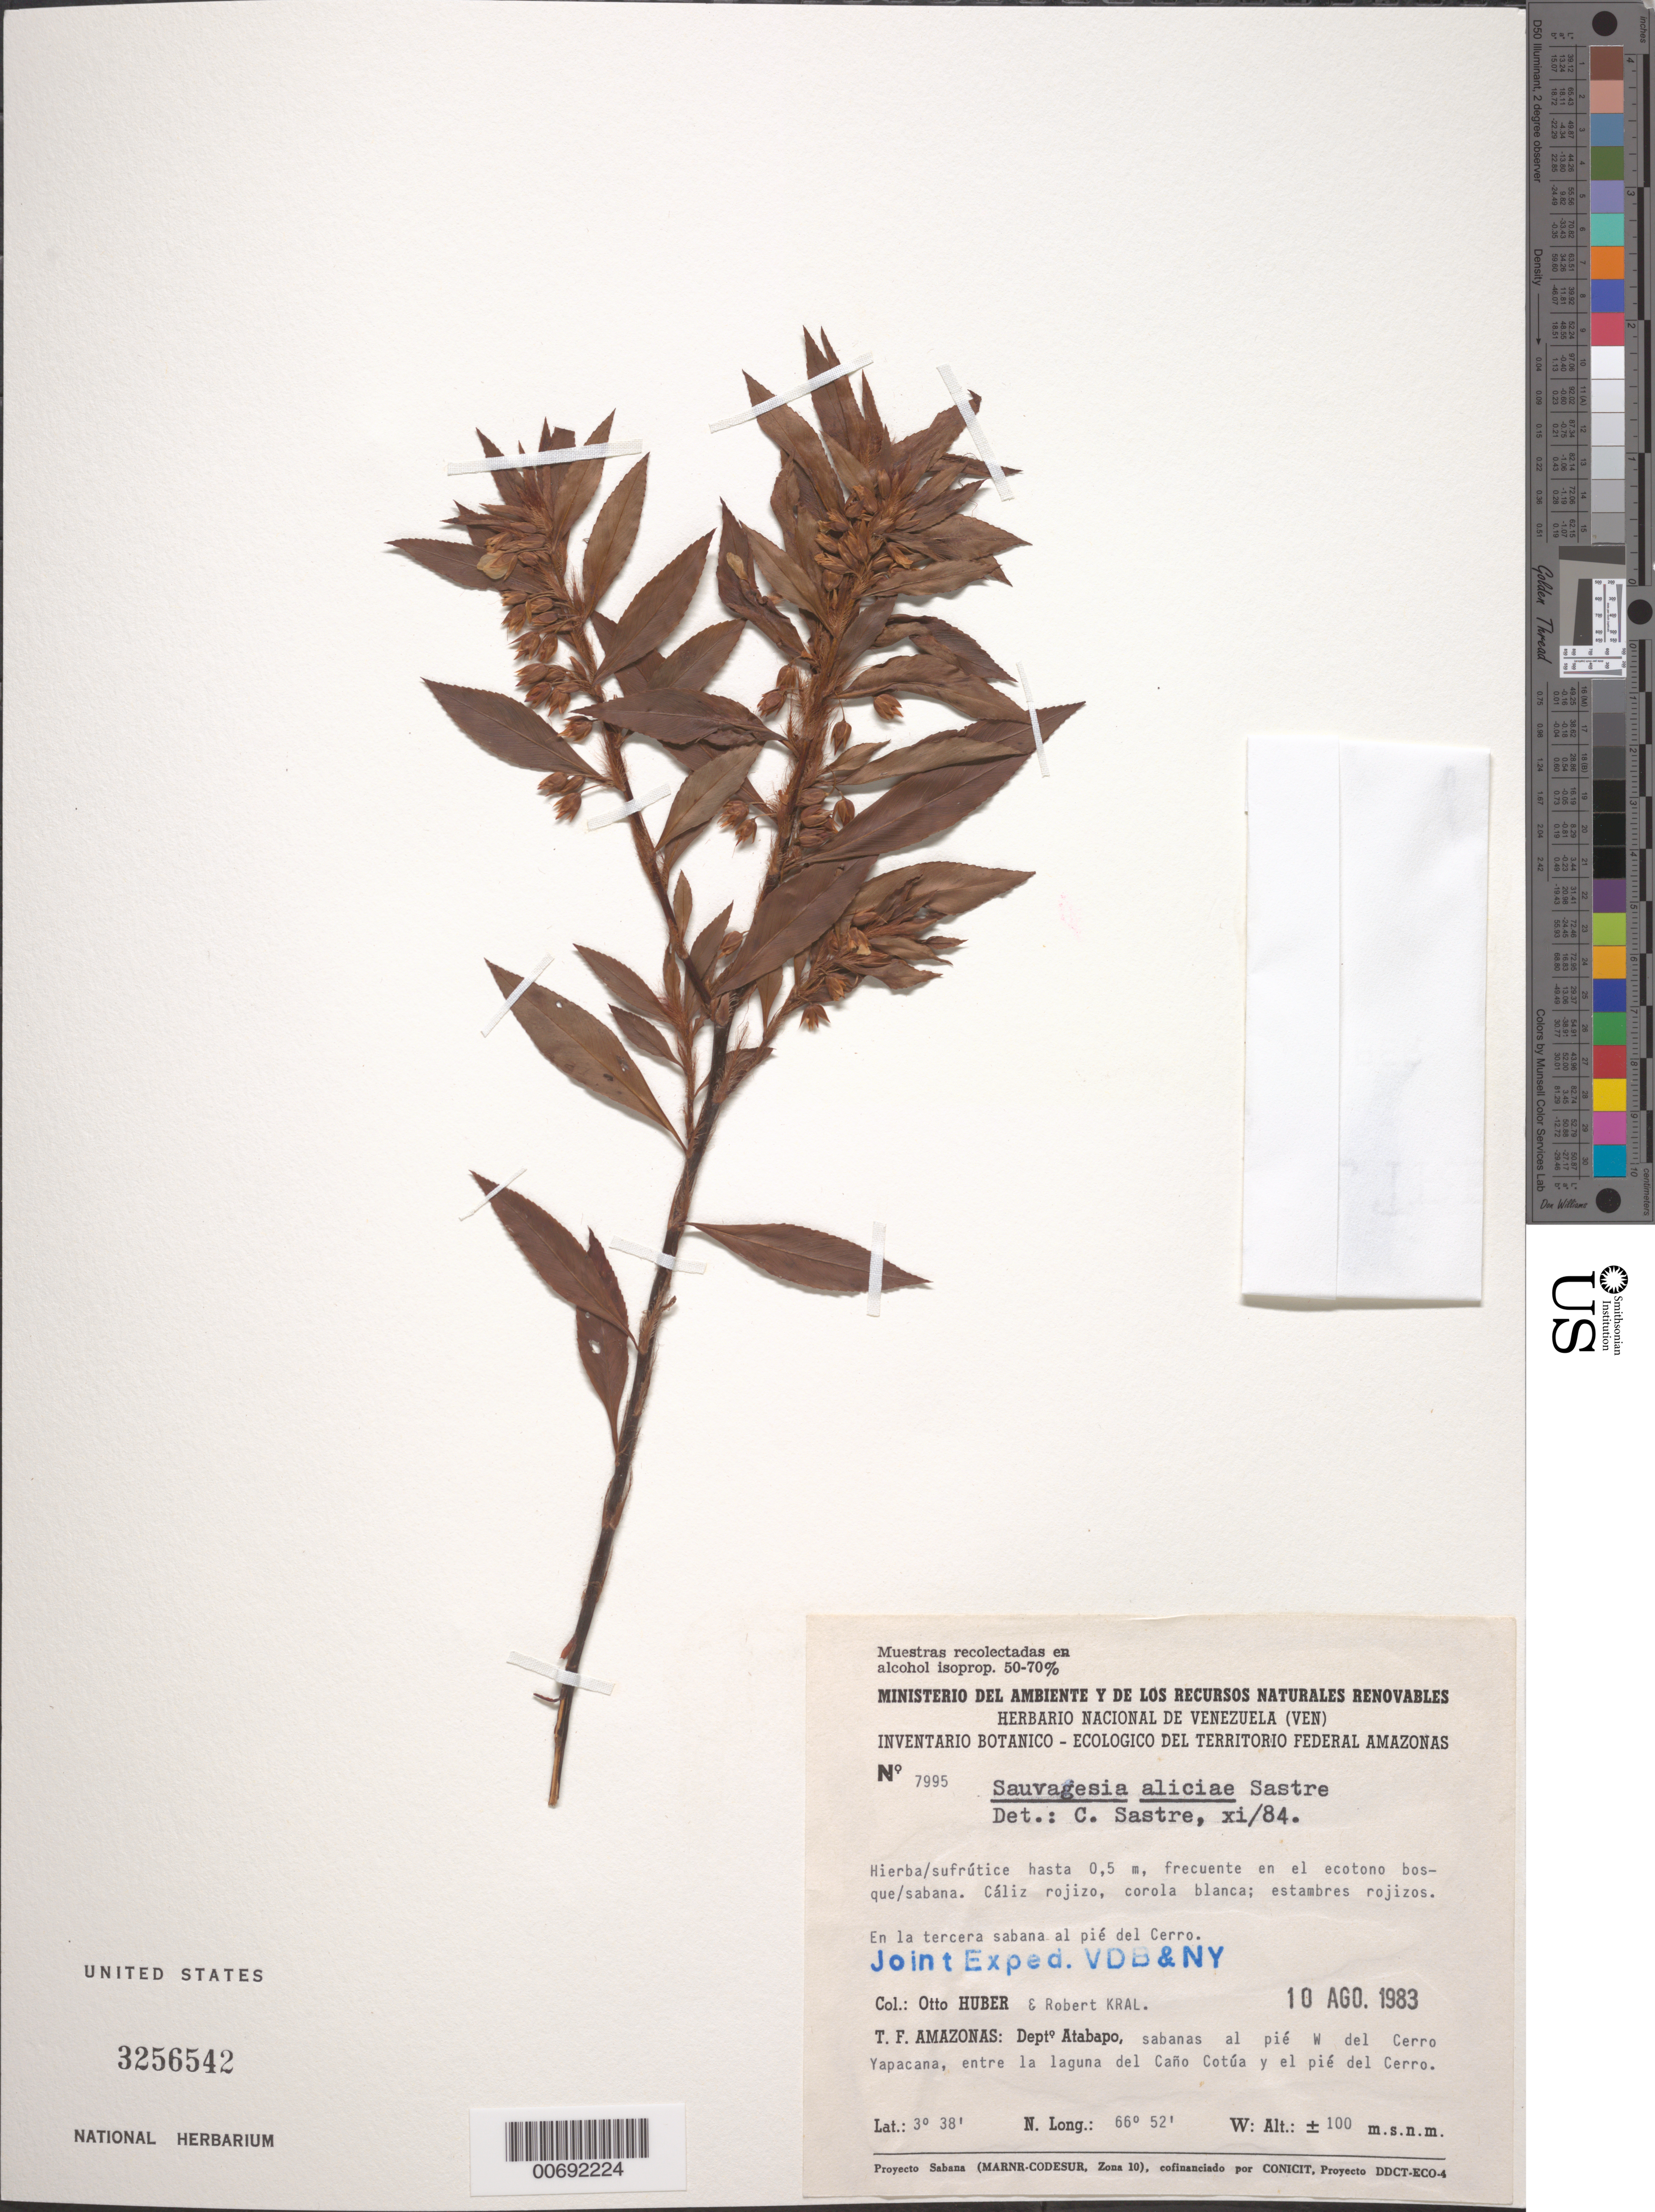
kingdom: Plantae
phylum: Tracheophyta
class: Magnoliopsida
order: Malpighiales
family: Ochnaceae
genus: Sauvagesia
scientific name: Sauvagesia aliciae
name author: Sastre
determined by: Sastre, C. H. L.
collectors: O. Huber & R. Kral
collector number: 7995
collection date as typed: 10-Aug-83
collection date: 1983-08-10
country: Venezuela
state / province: Amazonas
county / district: Atabapo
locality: Cerro Yapacána, entre la laguna del Caño Cotúa y el pié del Cerro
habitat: Ecotono bosque/sabana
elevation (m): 100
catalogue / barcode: US 3256542